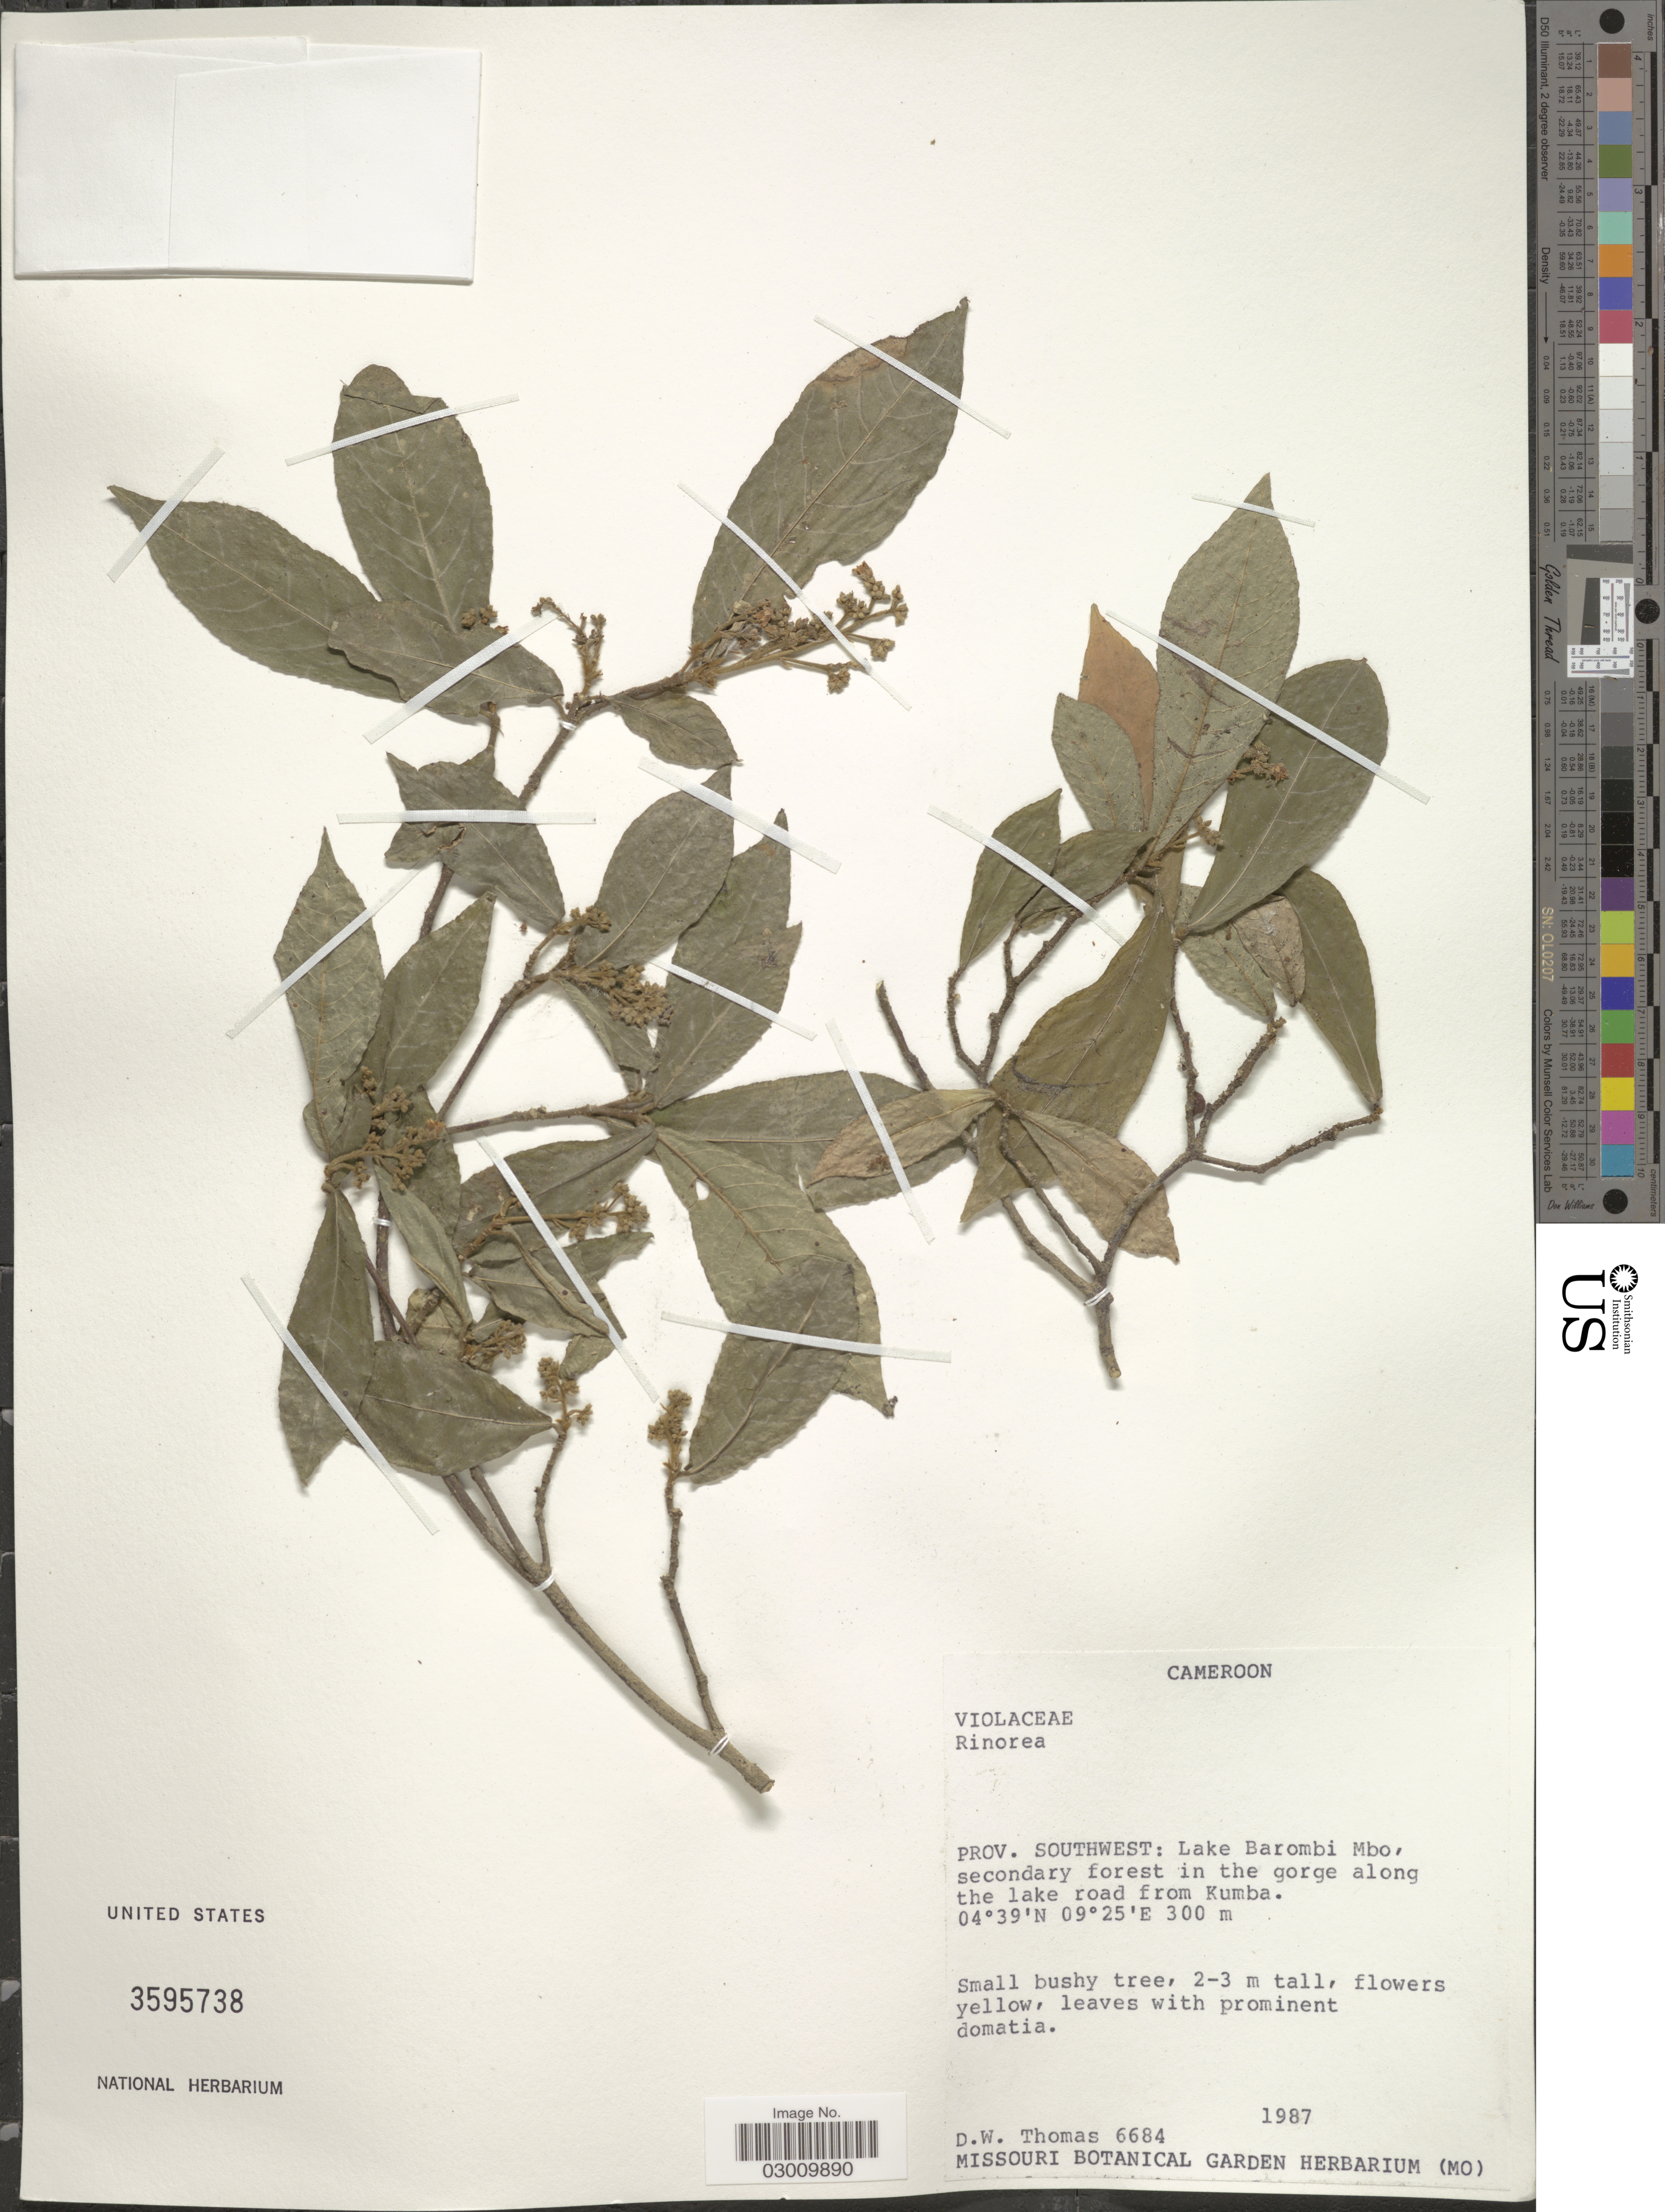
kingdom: Plantae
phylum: Tracheophyta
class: Magnoliopsida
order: Malpighiales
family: Violaceae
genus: Rinorea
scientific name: Rinorea sp.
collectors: D. W. Thomas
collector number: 6684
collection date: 1987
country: Cameroon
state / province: Sud-Ouest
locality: Prov. Southwest: Lake Barombi Mbo, secondary forest in the gorge along the lake road from Kumba.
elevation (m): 300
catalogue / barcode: US 3595738